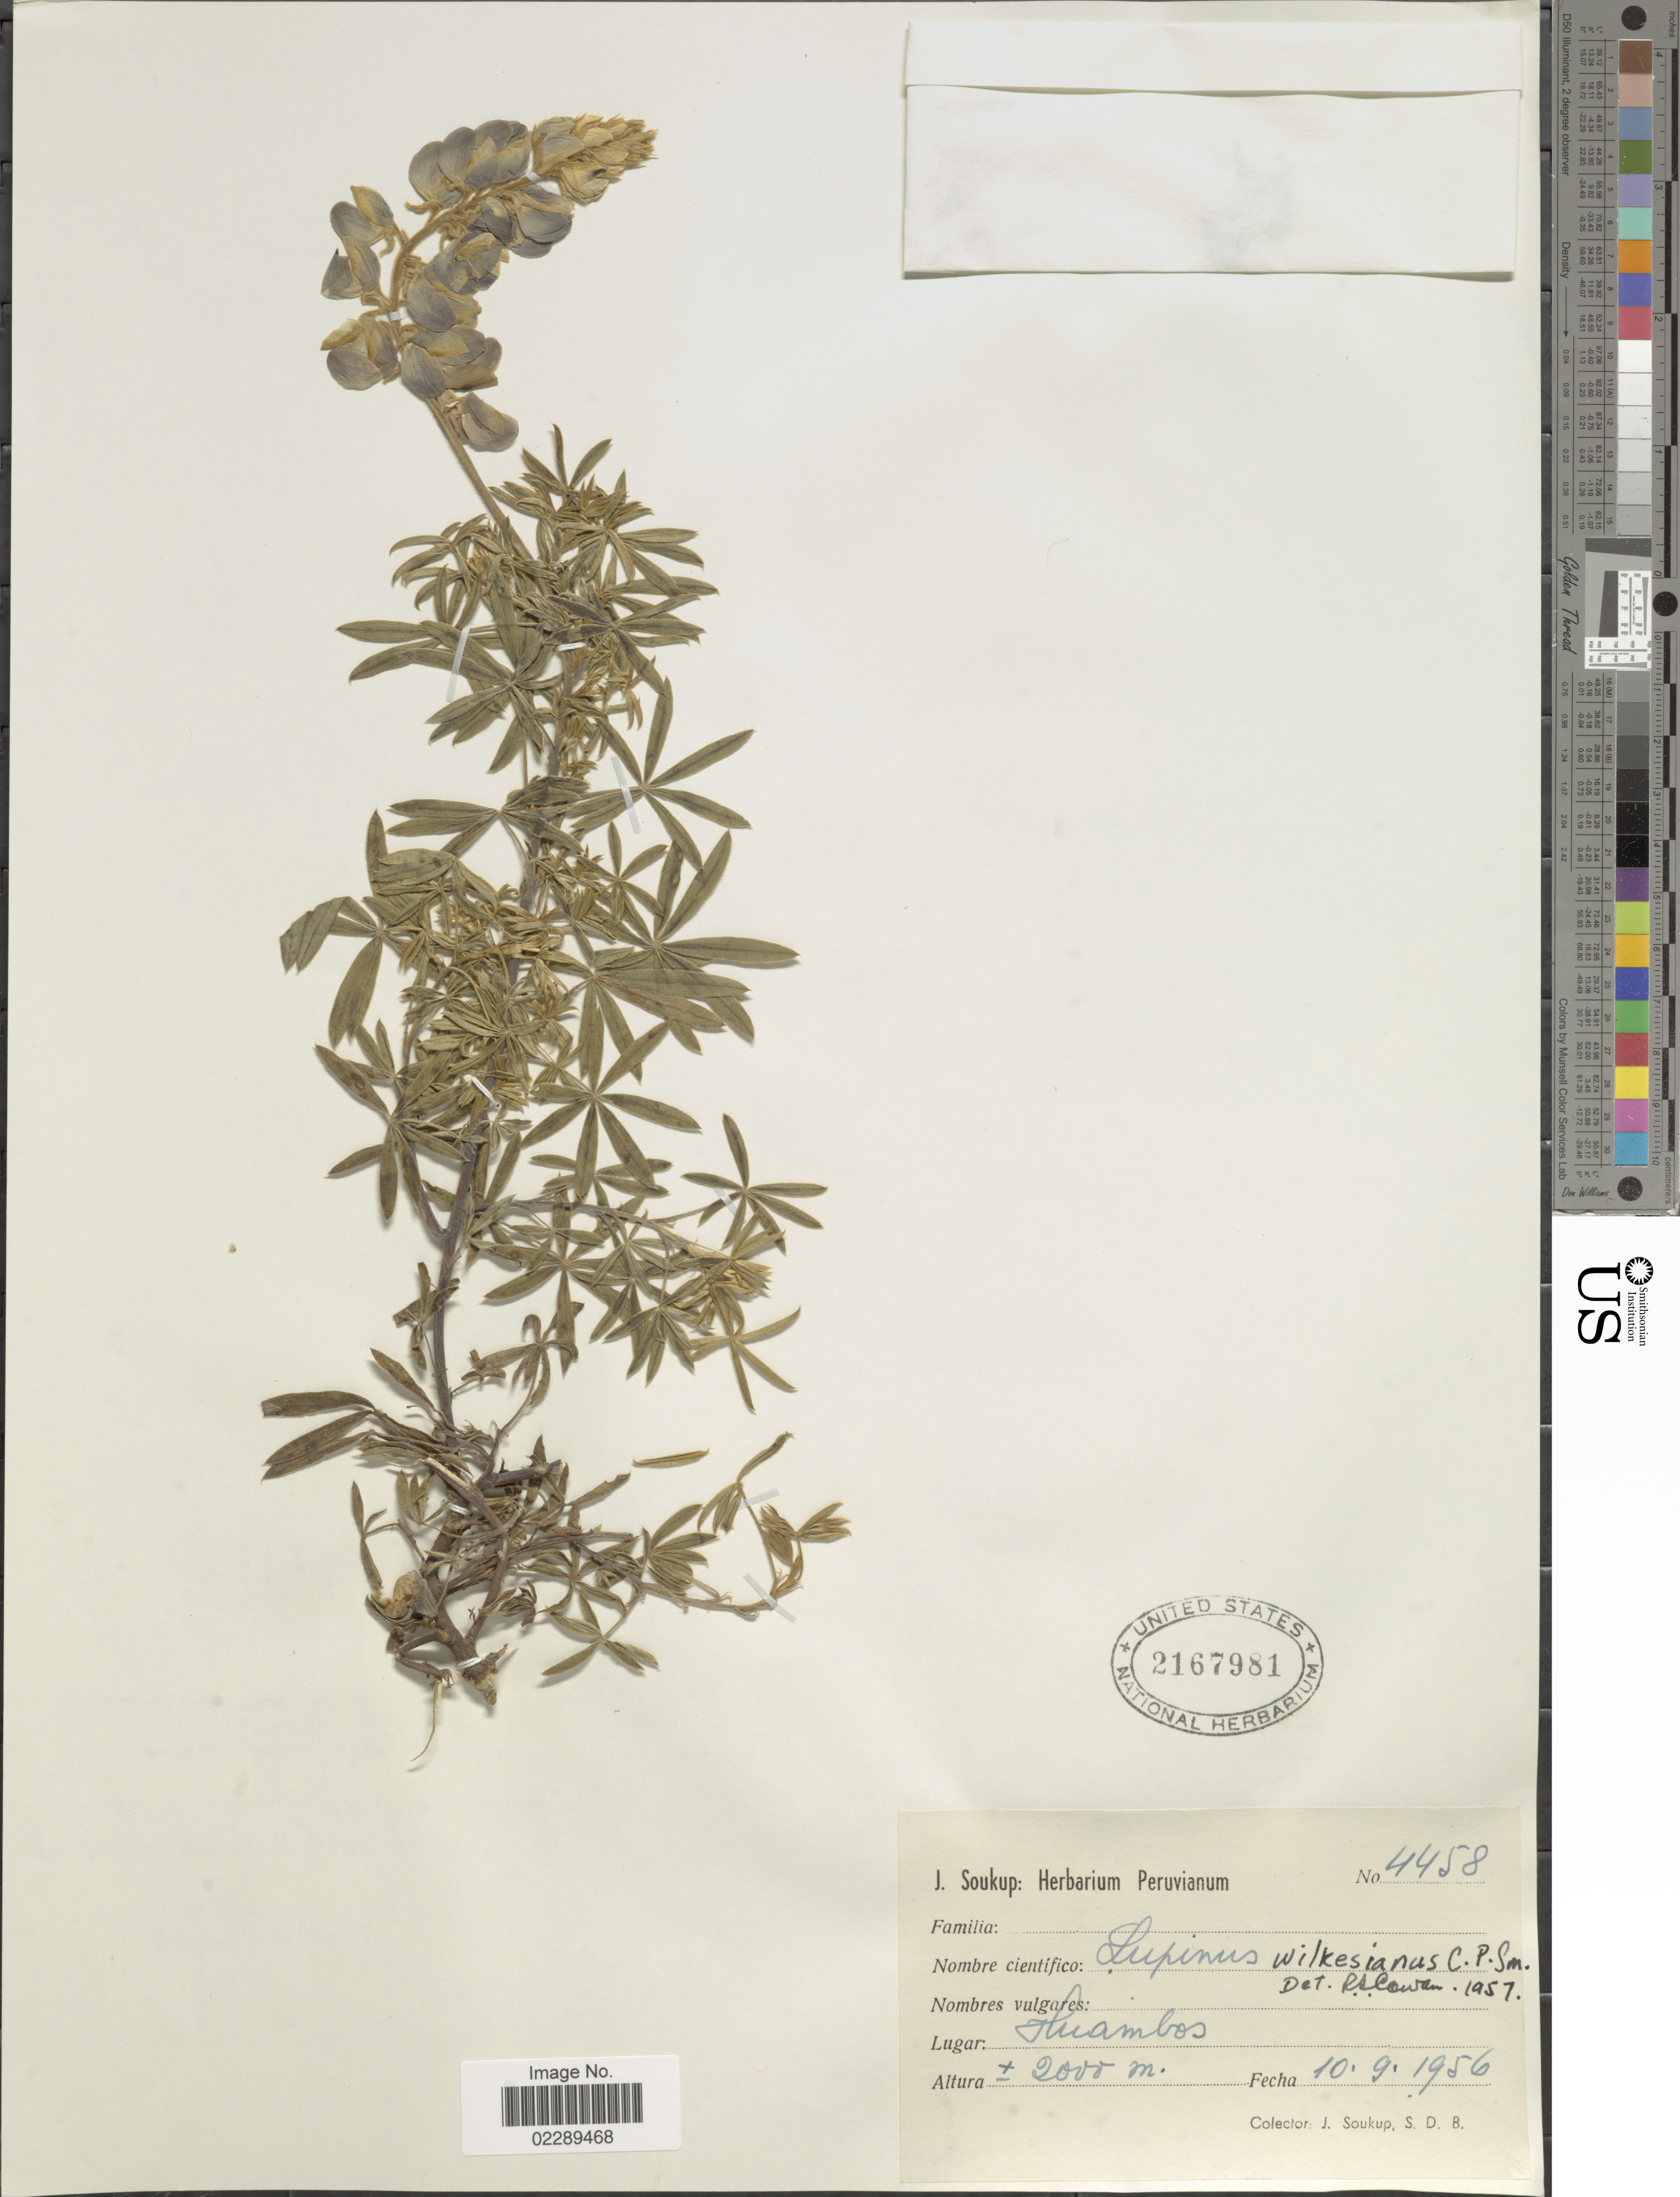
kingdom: Plantae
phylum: Tracheophyta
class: Magnoliopsida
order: Fabales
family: Fabaceae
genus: Lupinus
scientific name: Lupinus wilkesianus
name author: C.P. Sm.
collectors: J. Soukup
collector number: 4458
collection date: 1956-09-10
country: Peru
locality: Huambos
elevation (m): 2000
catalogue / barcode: US 2167981